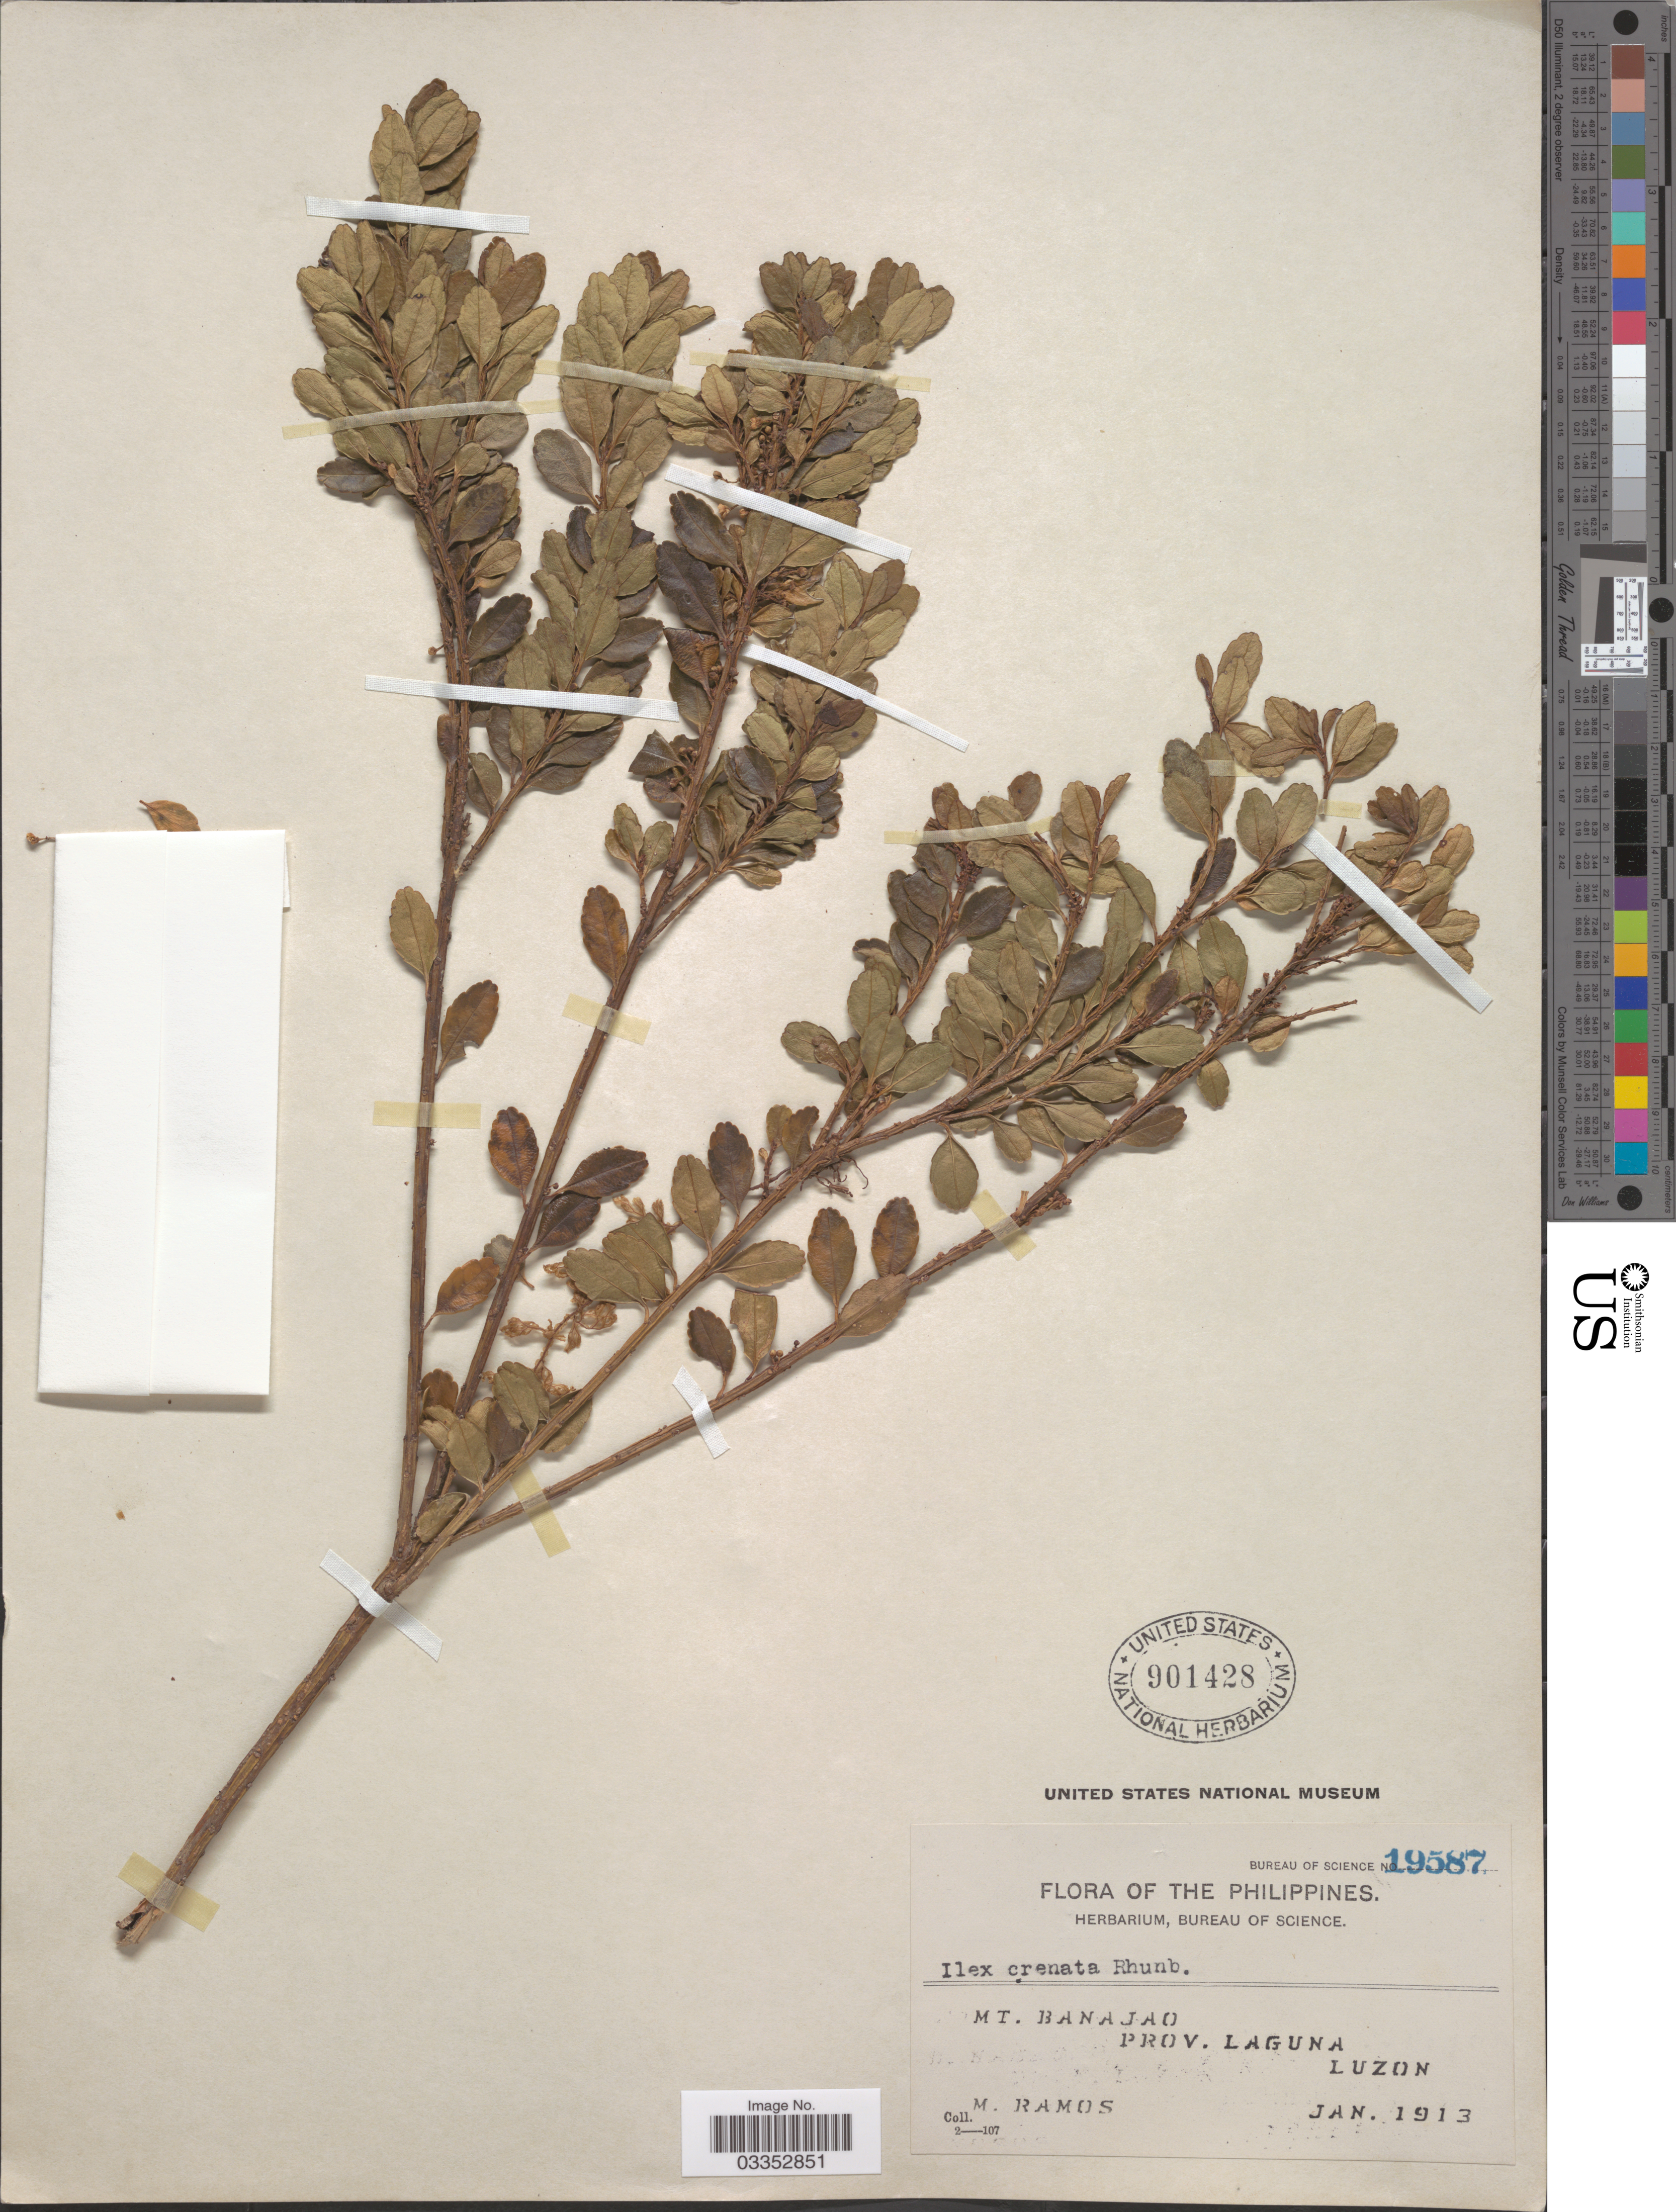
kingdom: Plantae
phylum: Tracheophyta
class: Magnoliopsida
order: Aquifoliales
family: Aquifoliaceae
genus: Ilex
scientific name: Ilex crenata var. luzonica (Rolfe) Loes. ined.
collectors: M. Ramos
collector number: Bureau of Science 19587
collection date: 1913-01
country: Philippines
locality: Mt. Banajao, Prov. Laguna, Luzon.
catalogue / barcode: US 901428